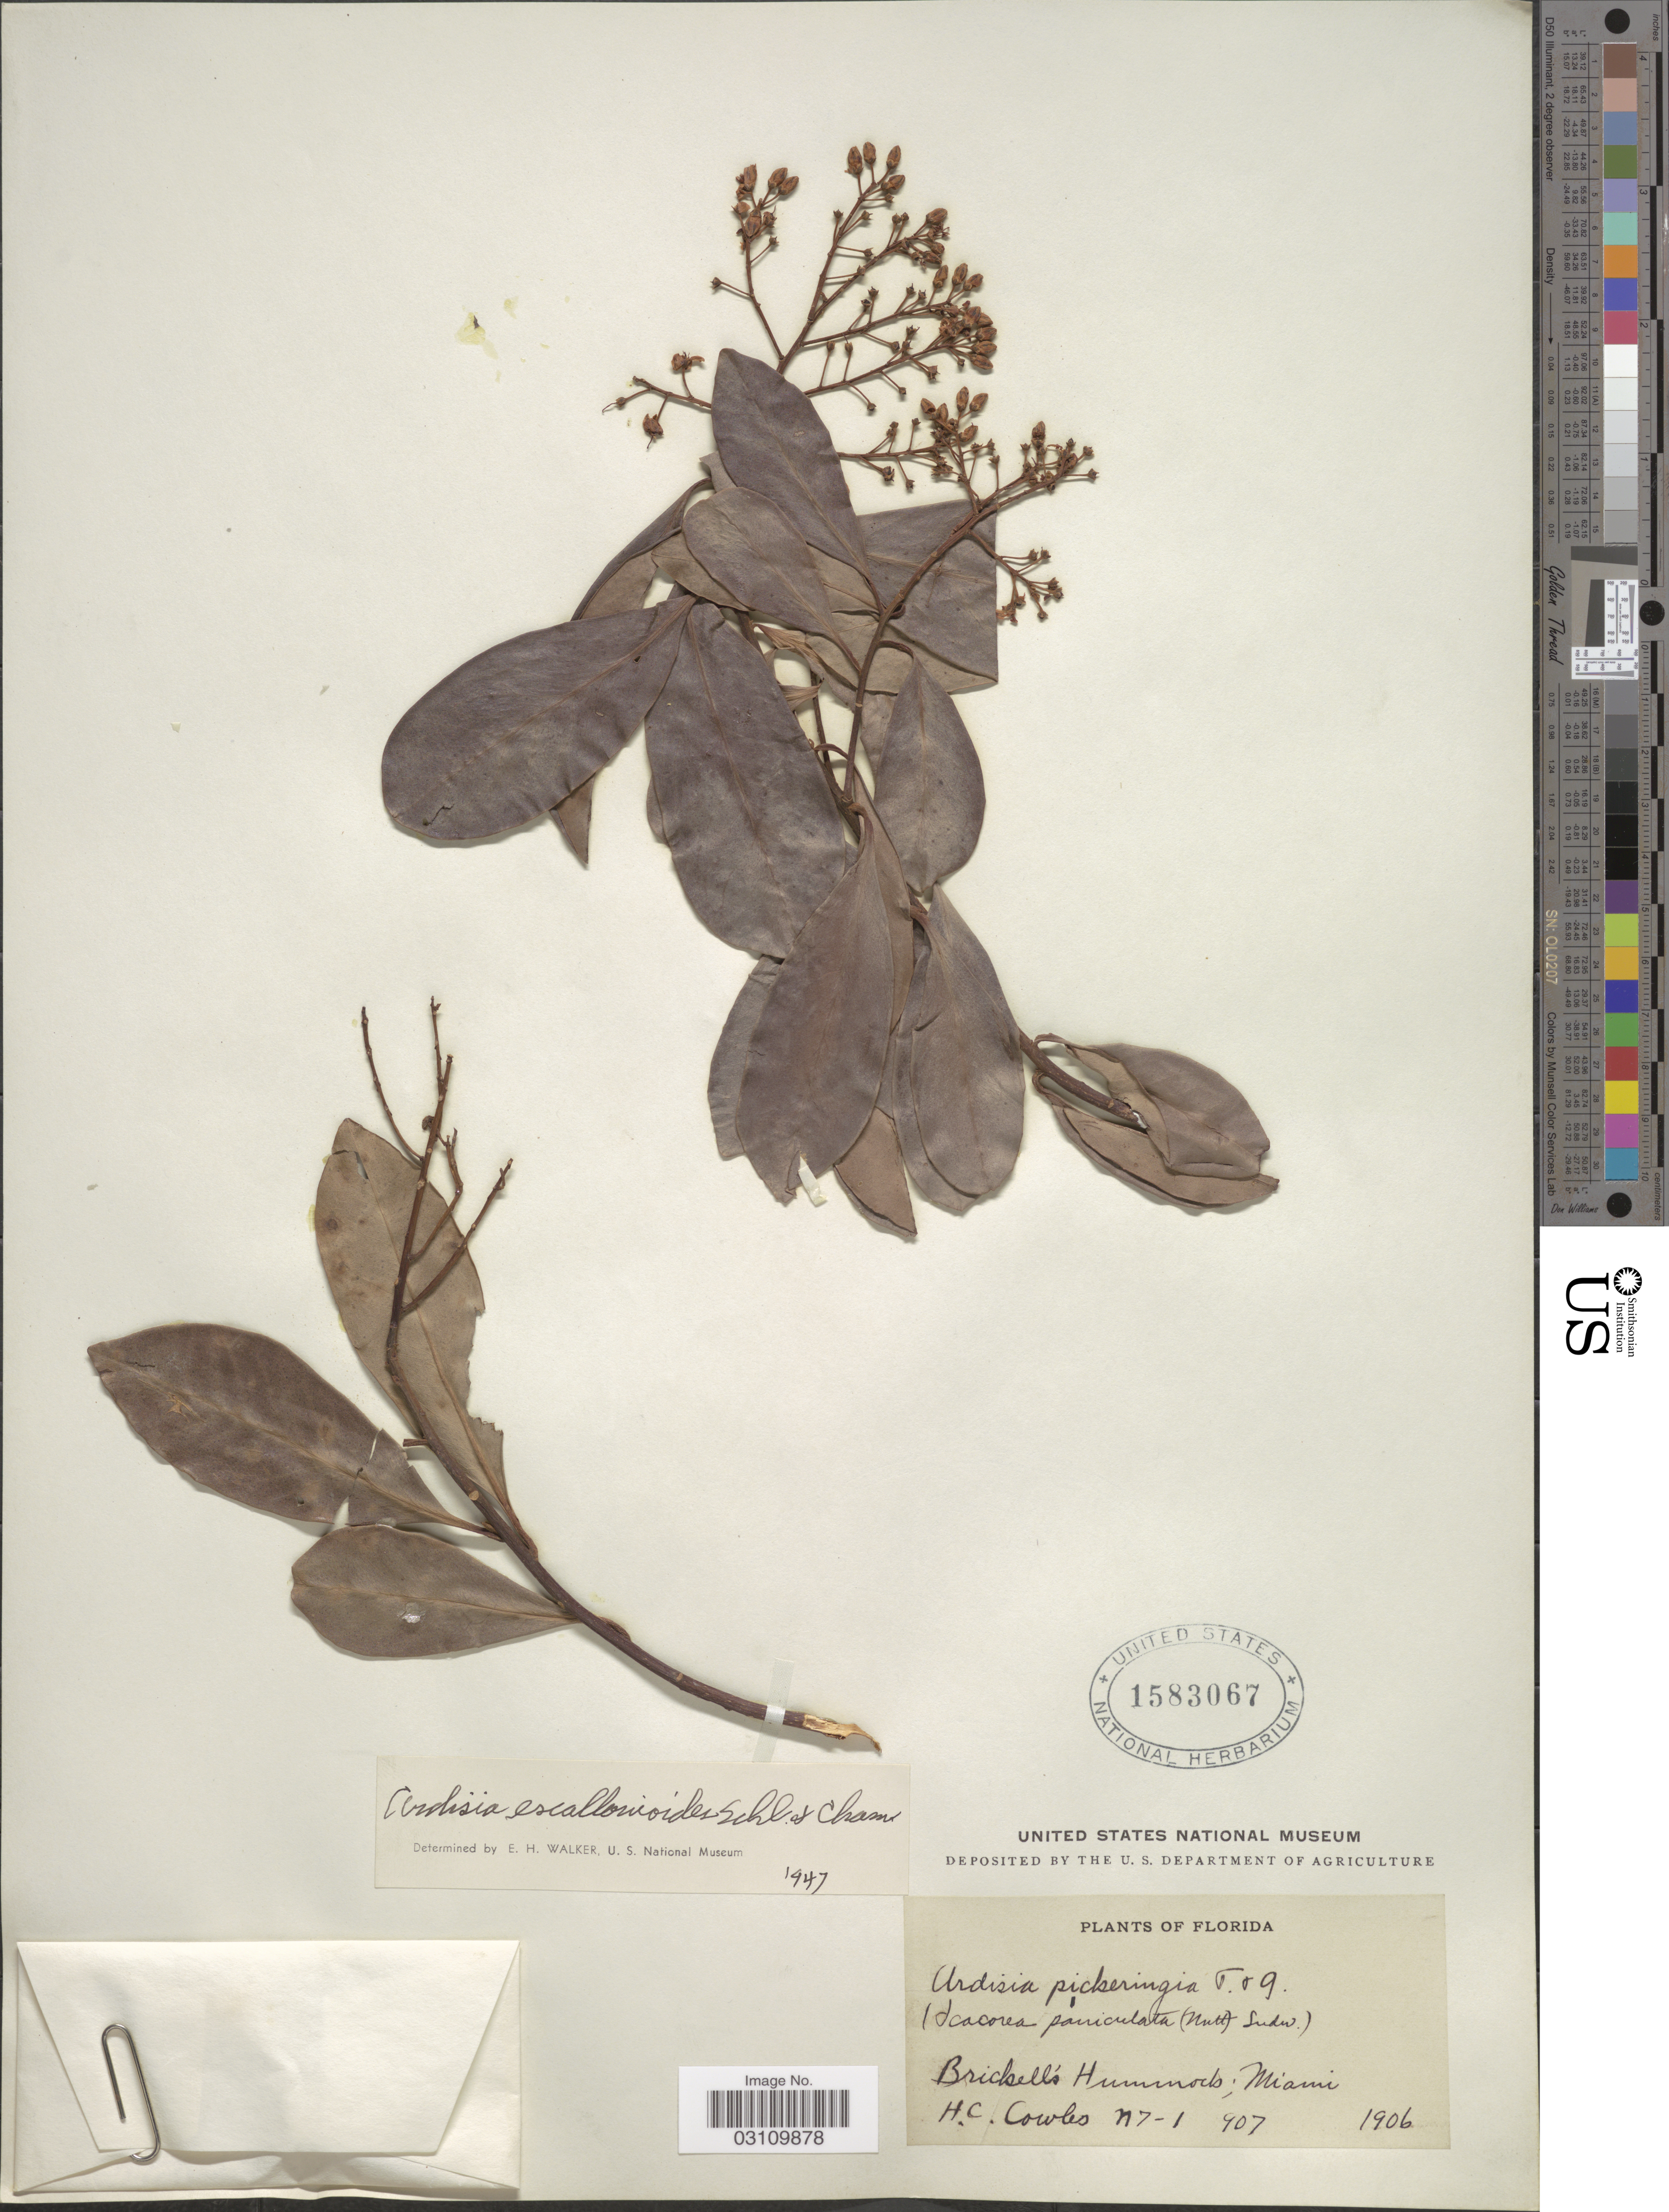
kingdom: Plantae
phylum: Tracheophyta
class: Magnoliopsida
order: Ericales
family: Primulaceae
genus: Ardisia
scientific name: Ardisia escallonioides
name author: Schltdl. & Cham.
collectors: H. Cowles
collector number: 7-1/907?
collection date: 1906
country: United States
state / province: Florida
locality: Brickell's Hammocks; Miami.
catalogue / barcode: US 1583067